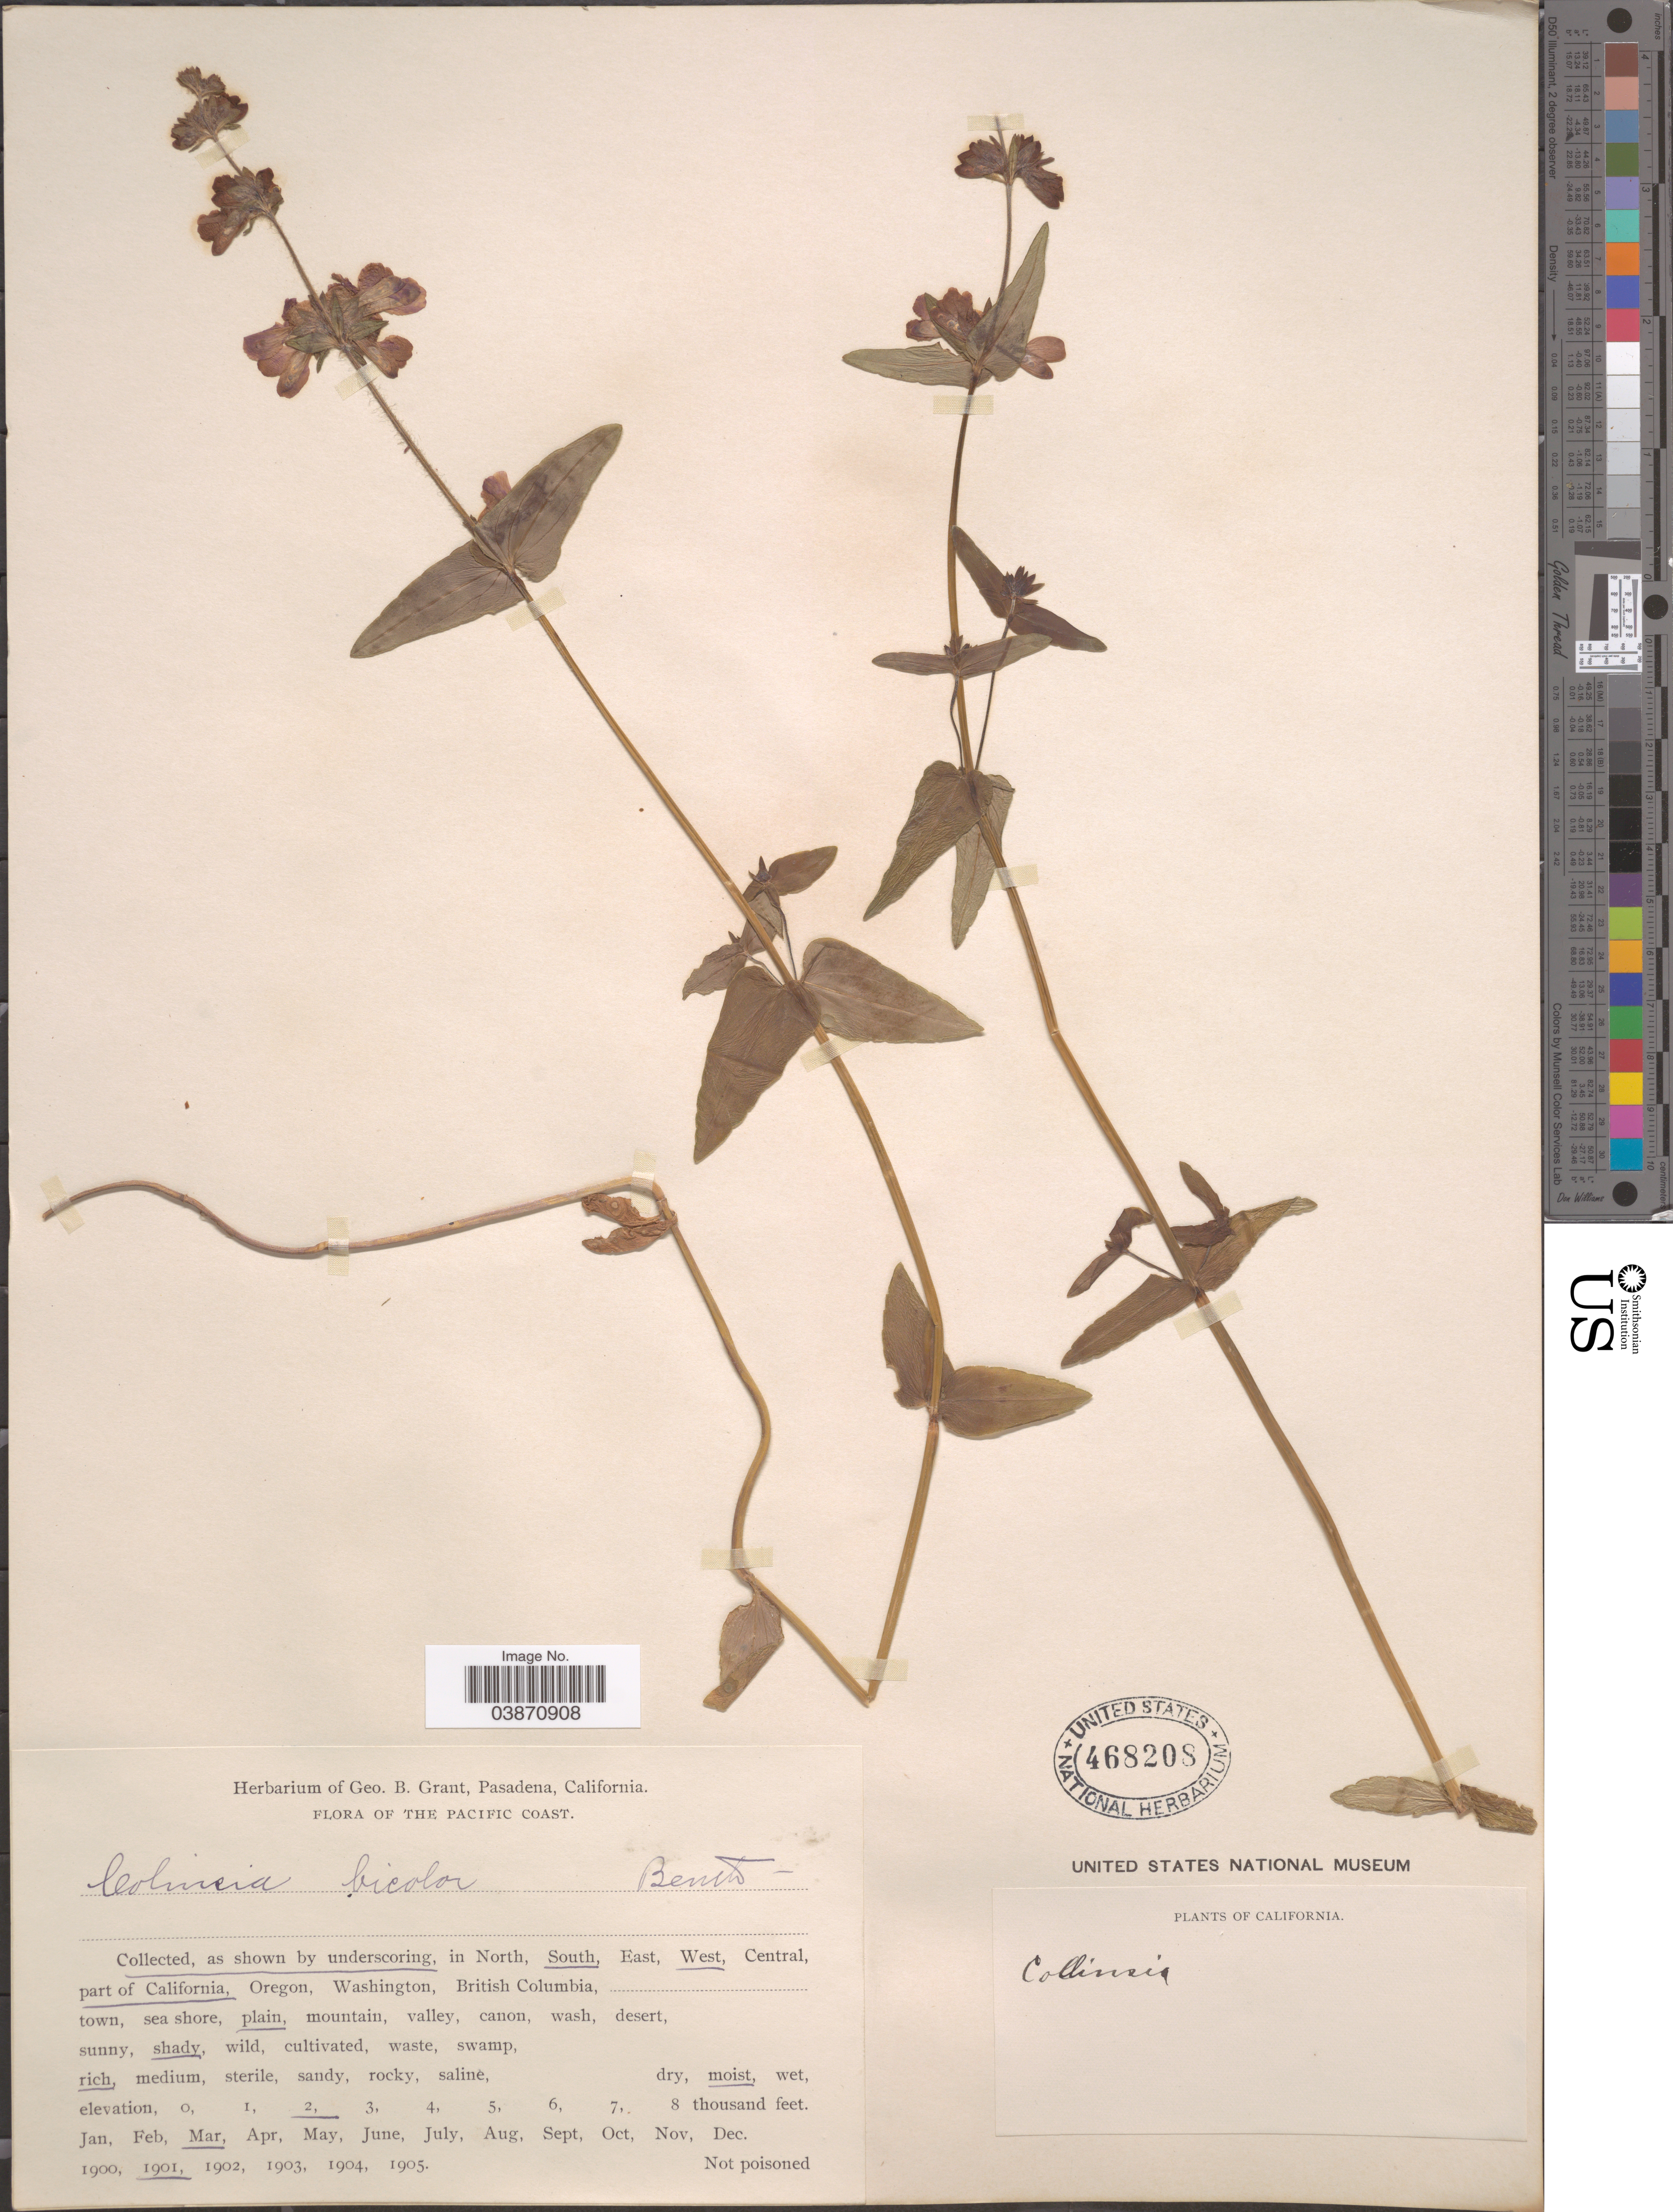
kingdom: Plantae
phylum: Tracheophyta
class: Magnoliopsida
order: Lamiales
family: Plantaginaceae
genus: Collinsia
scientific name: Collinsia bicolor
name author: Raf.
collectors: ex herb. Geo. B. Grant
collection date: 1901-03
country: United States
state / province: California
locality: The Pacific Coast. South, West, parth of California.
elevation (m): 610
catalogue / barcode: US 468208